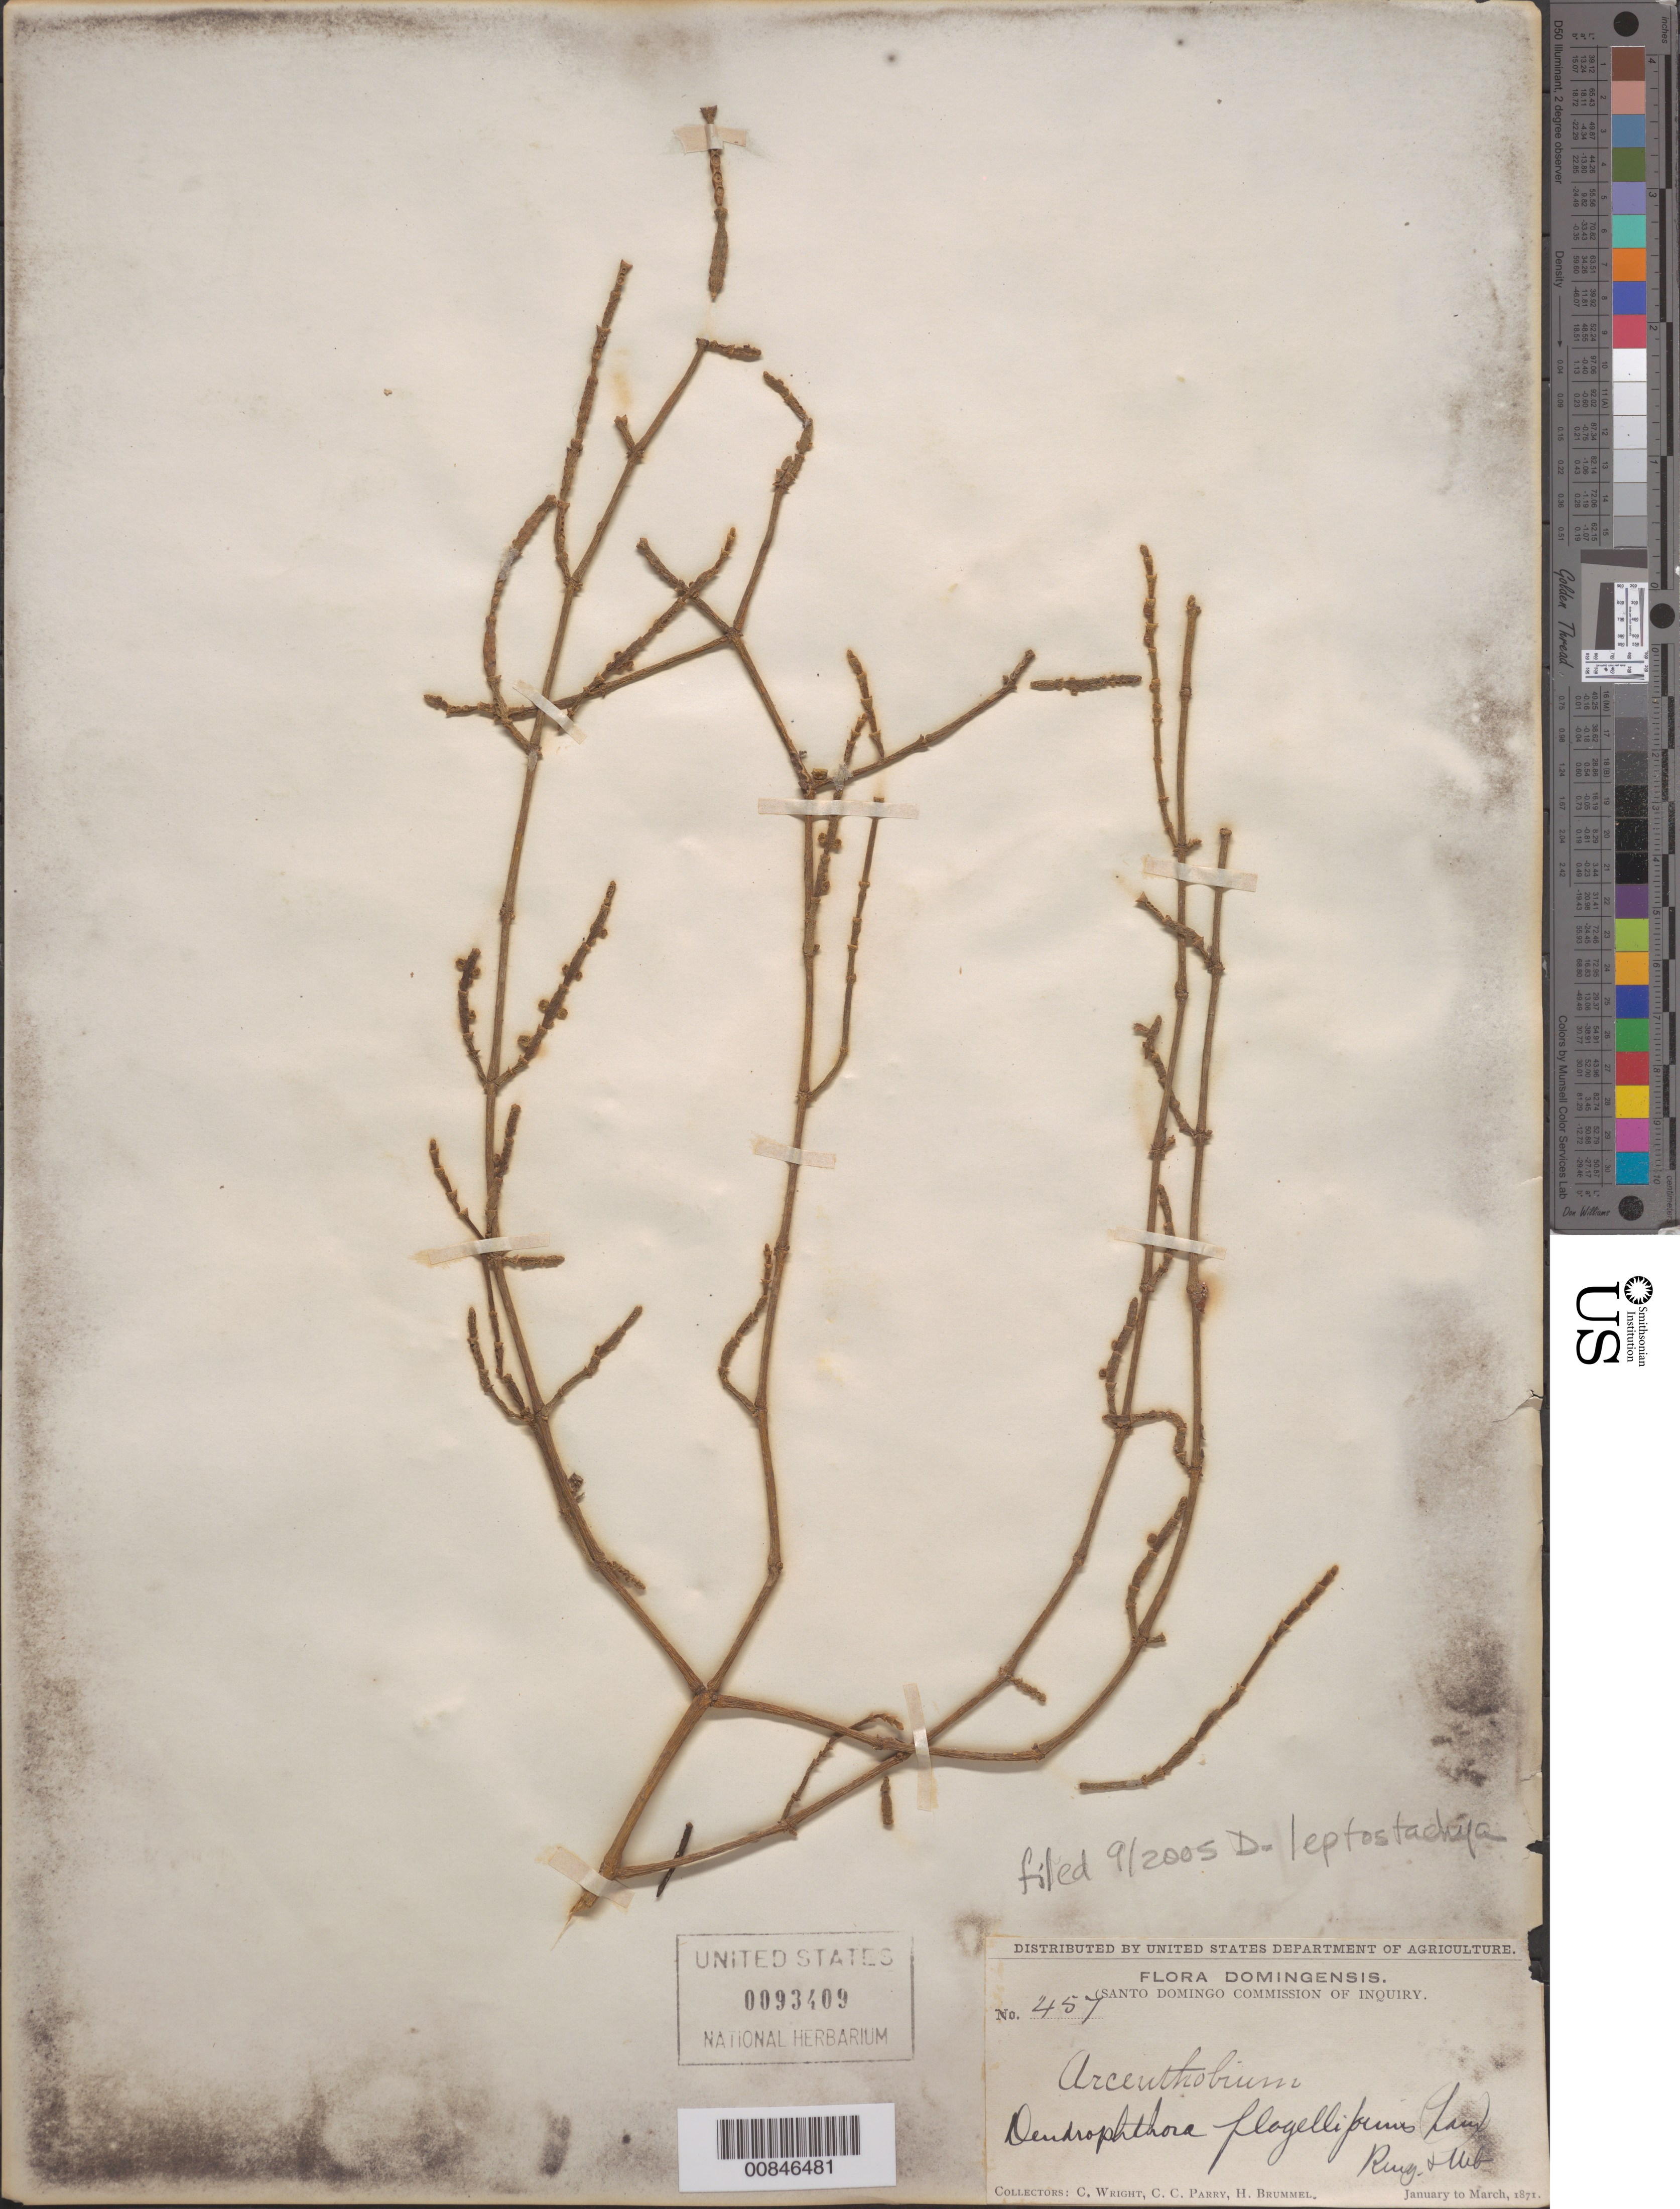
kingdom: Plantae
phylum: Tracheophyta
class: Magnoliopsida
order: Santalales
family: Viscaceae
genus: Dendrophthora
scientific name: Dendrophthora flagelliformis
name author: (Lam.) Krug & Urb.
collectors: C. Wright, C. C. Parry & H. Brummel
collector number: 457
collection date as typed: Jan 1871 to -- Mar 1871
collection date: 1871-01/1871-03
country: Dominican Republic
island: Hispaniola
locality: Dominican Republic.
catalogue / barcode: US 93409